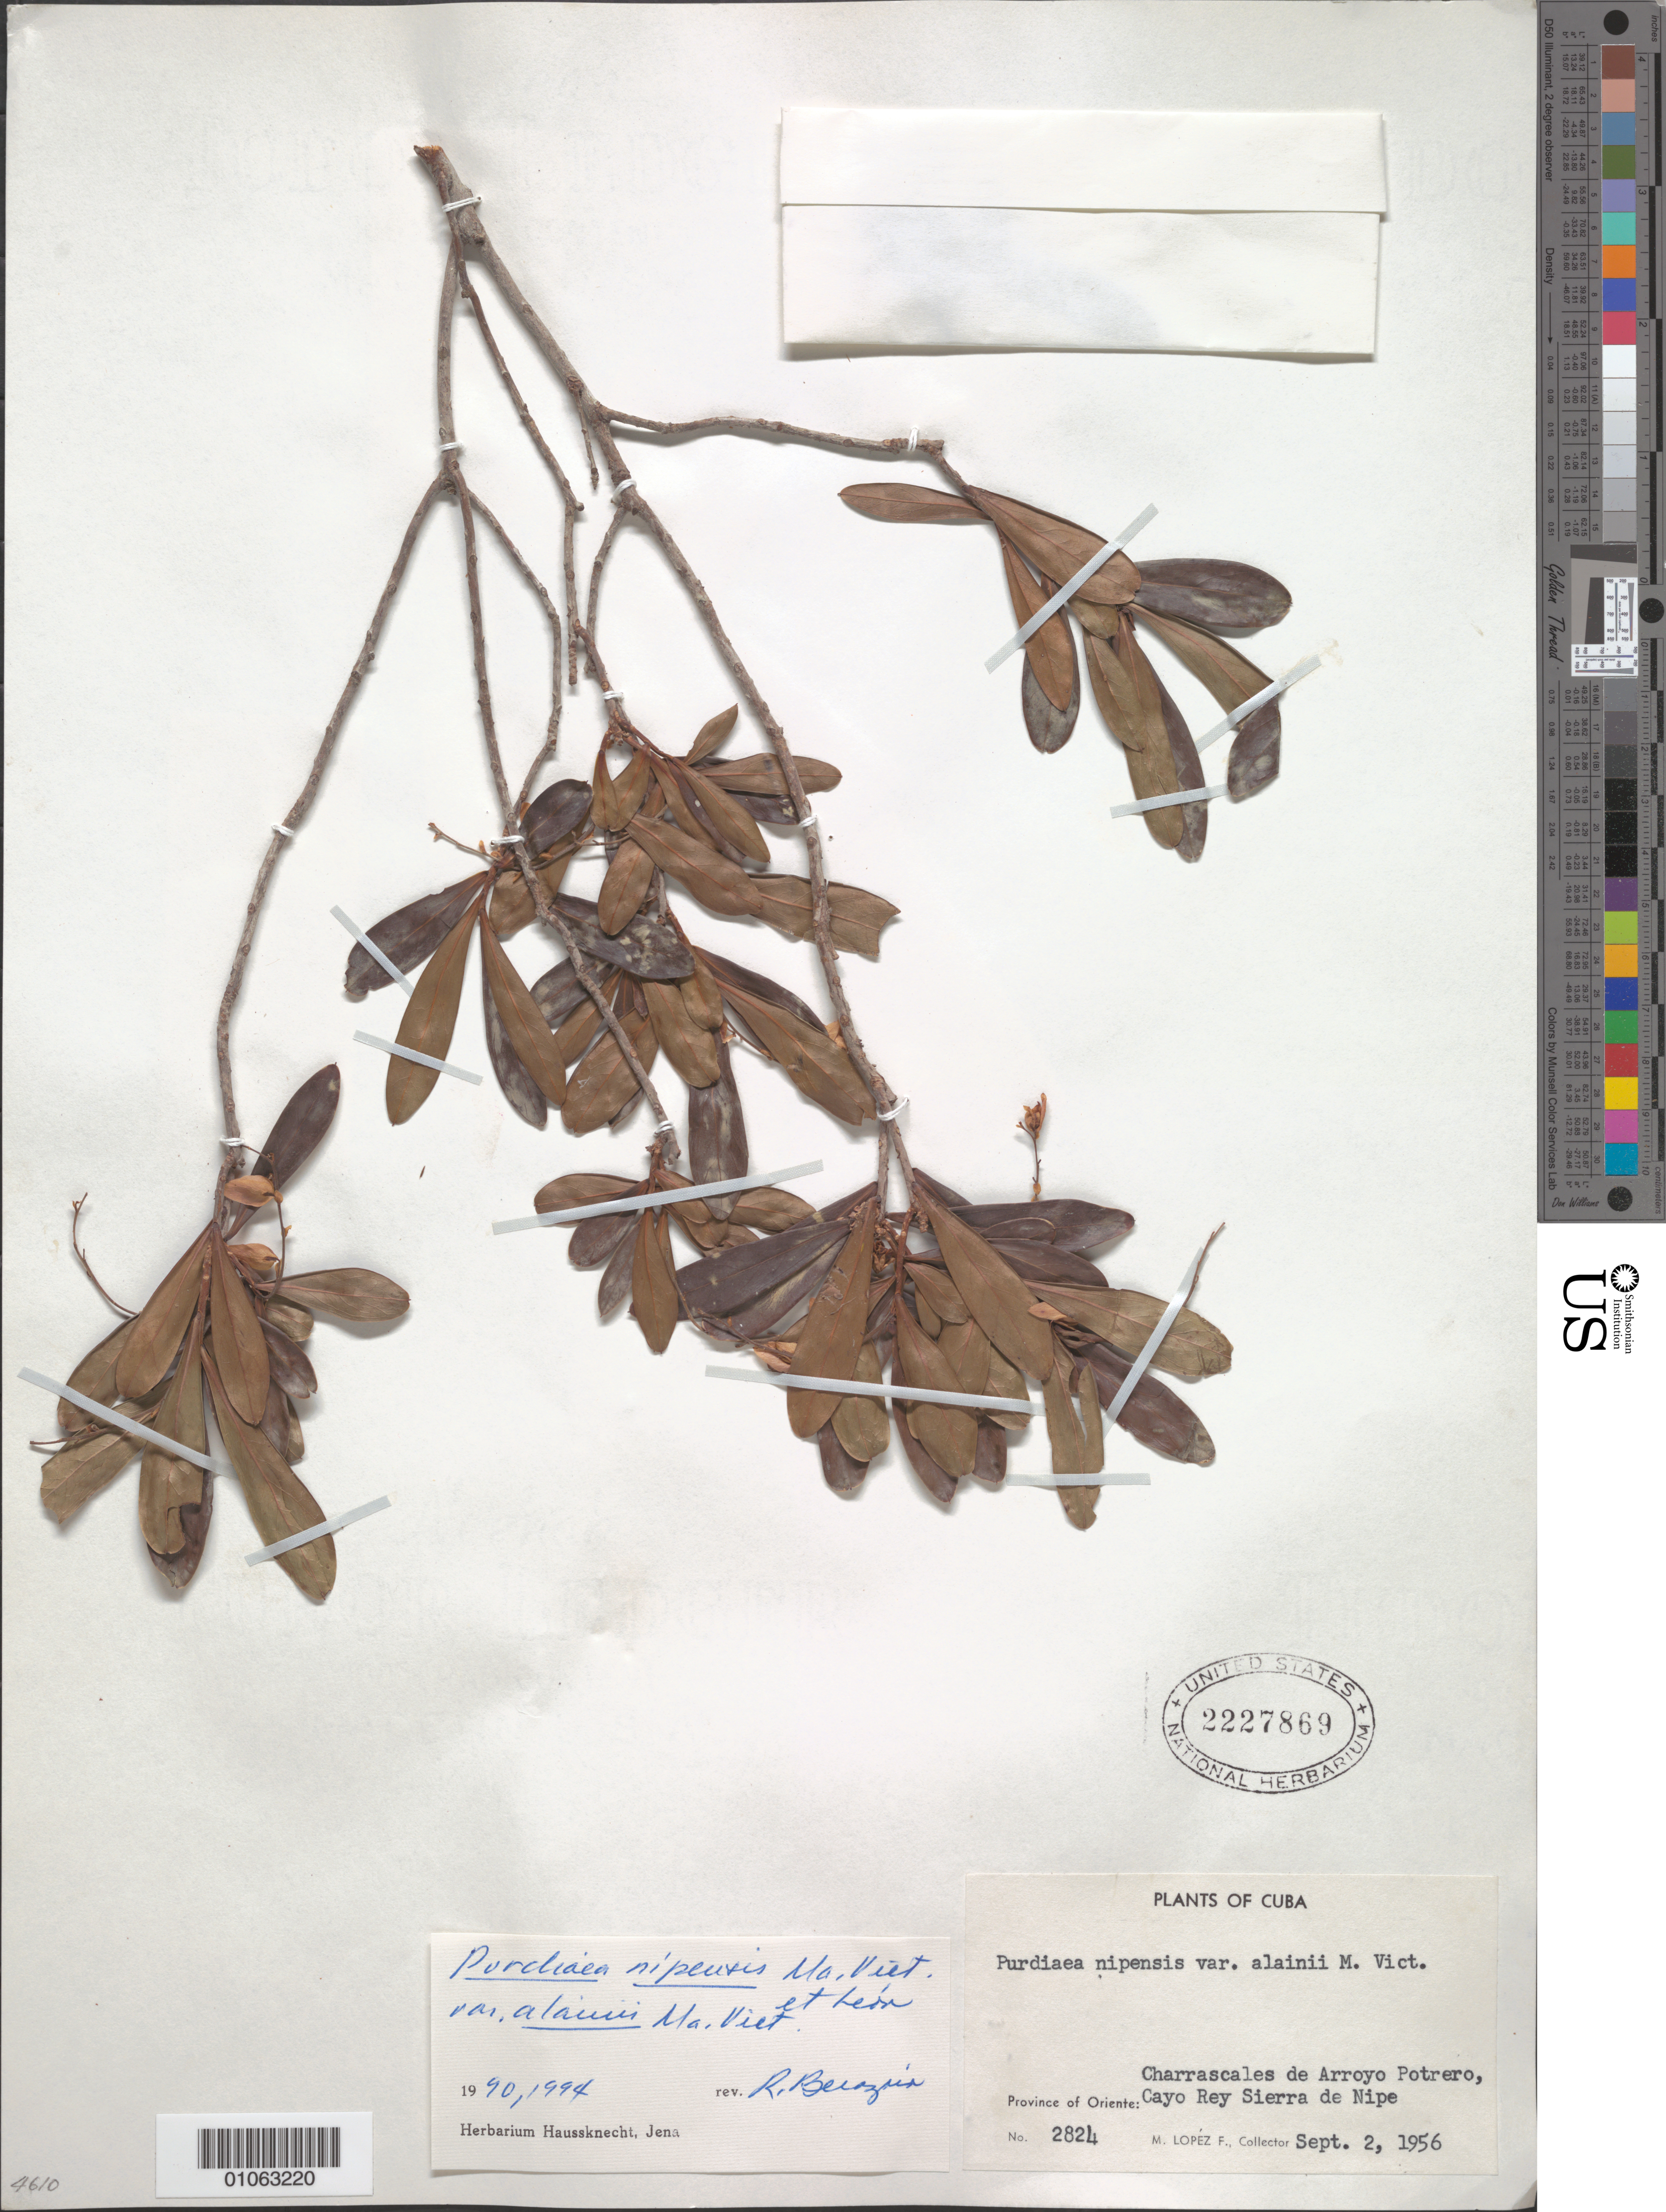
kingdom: Plantae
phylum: Tracheophyta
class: Magnoliopsida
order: Ericales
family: Clethraceae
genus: Purdiaea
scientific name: Purdiaea nipensis var. alainii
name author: Vict.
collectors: M. López Figueiras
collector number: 2824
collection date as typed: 02 Sep 1956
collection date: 1956-09-02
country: Cuba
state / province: Holguín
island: Cuba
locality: Cayo Rey Sierra de Nipe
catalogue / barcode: US 2227869